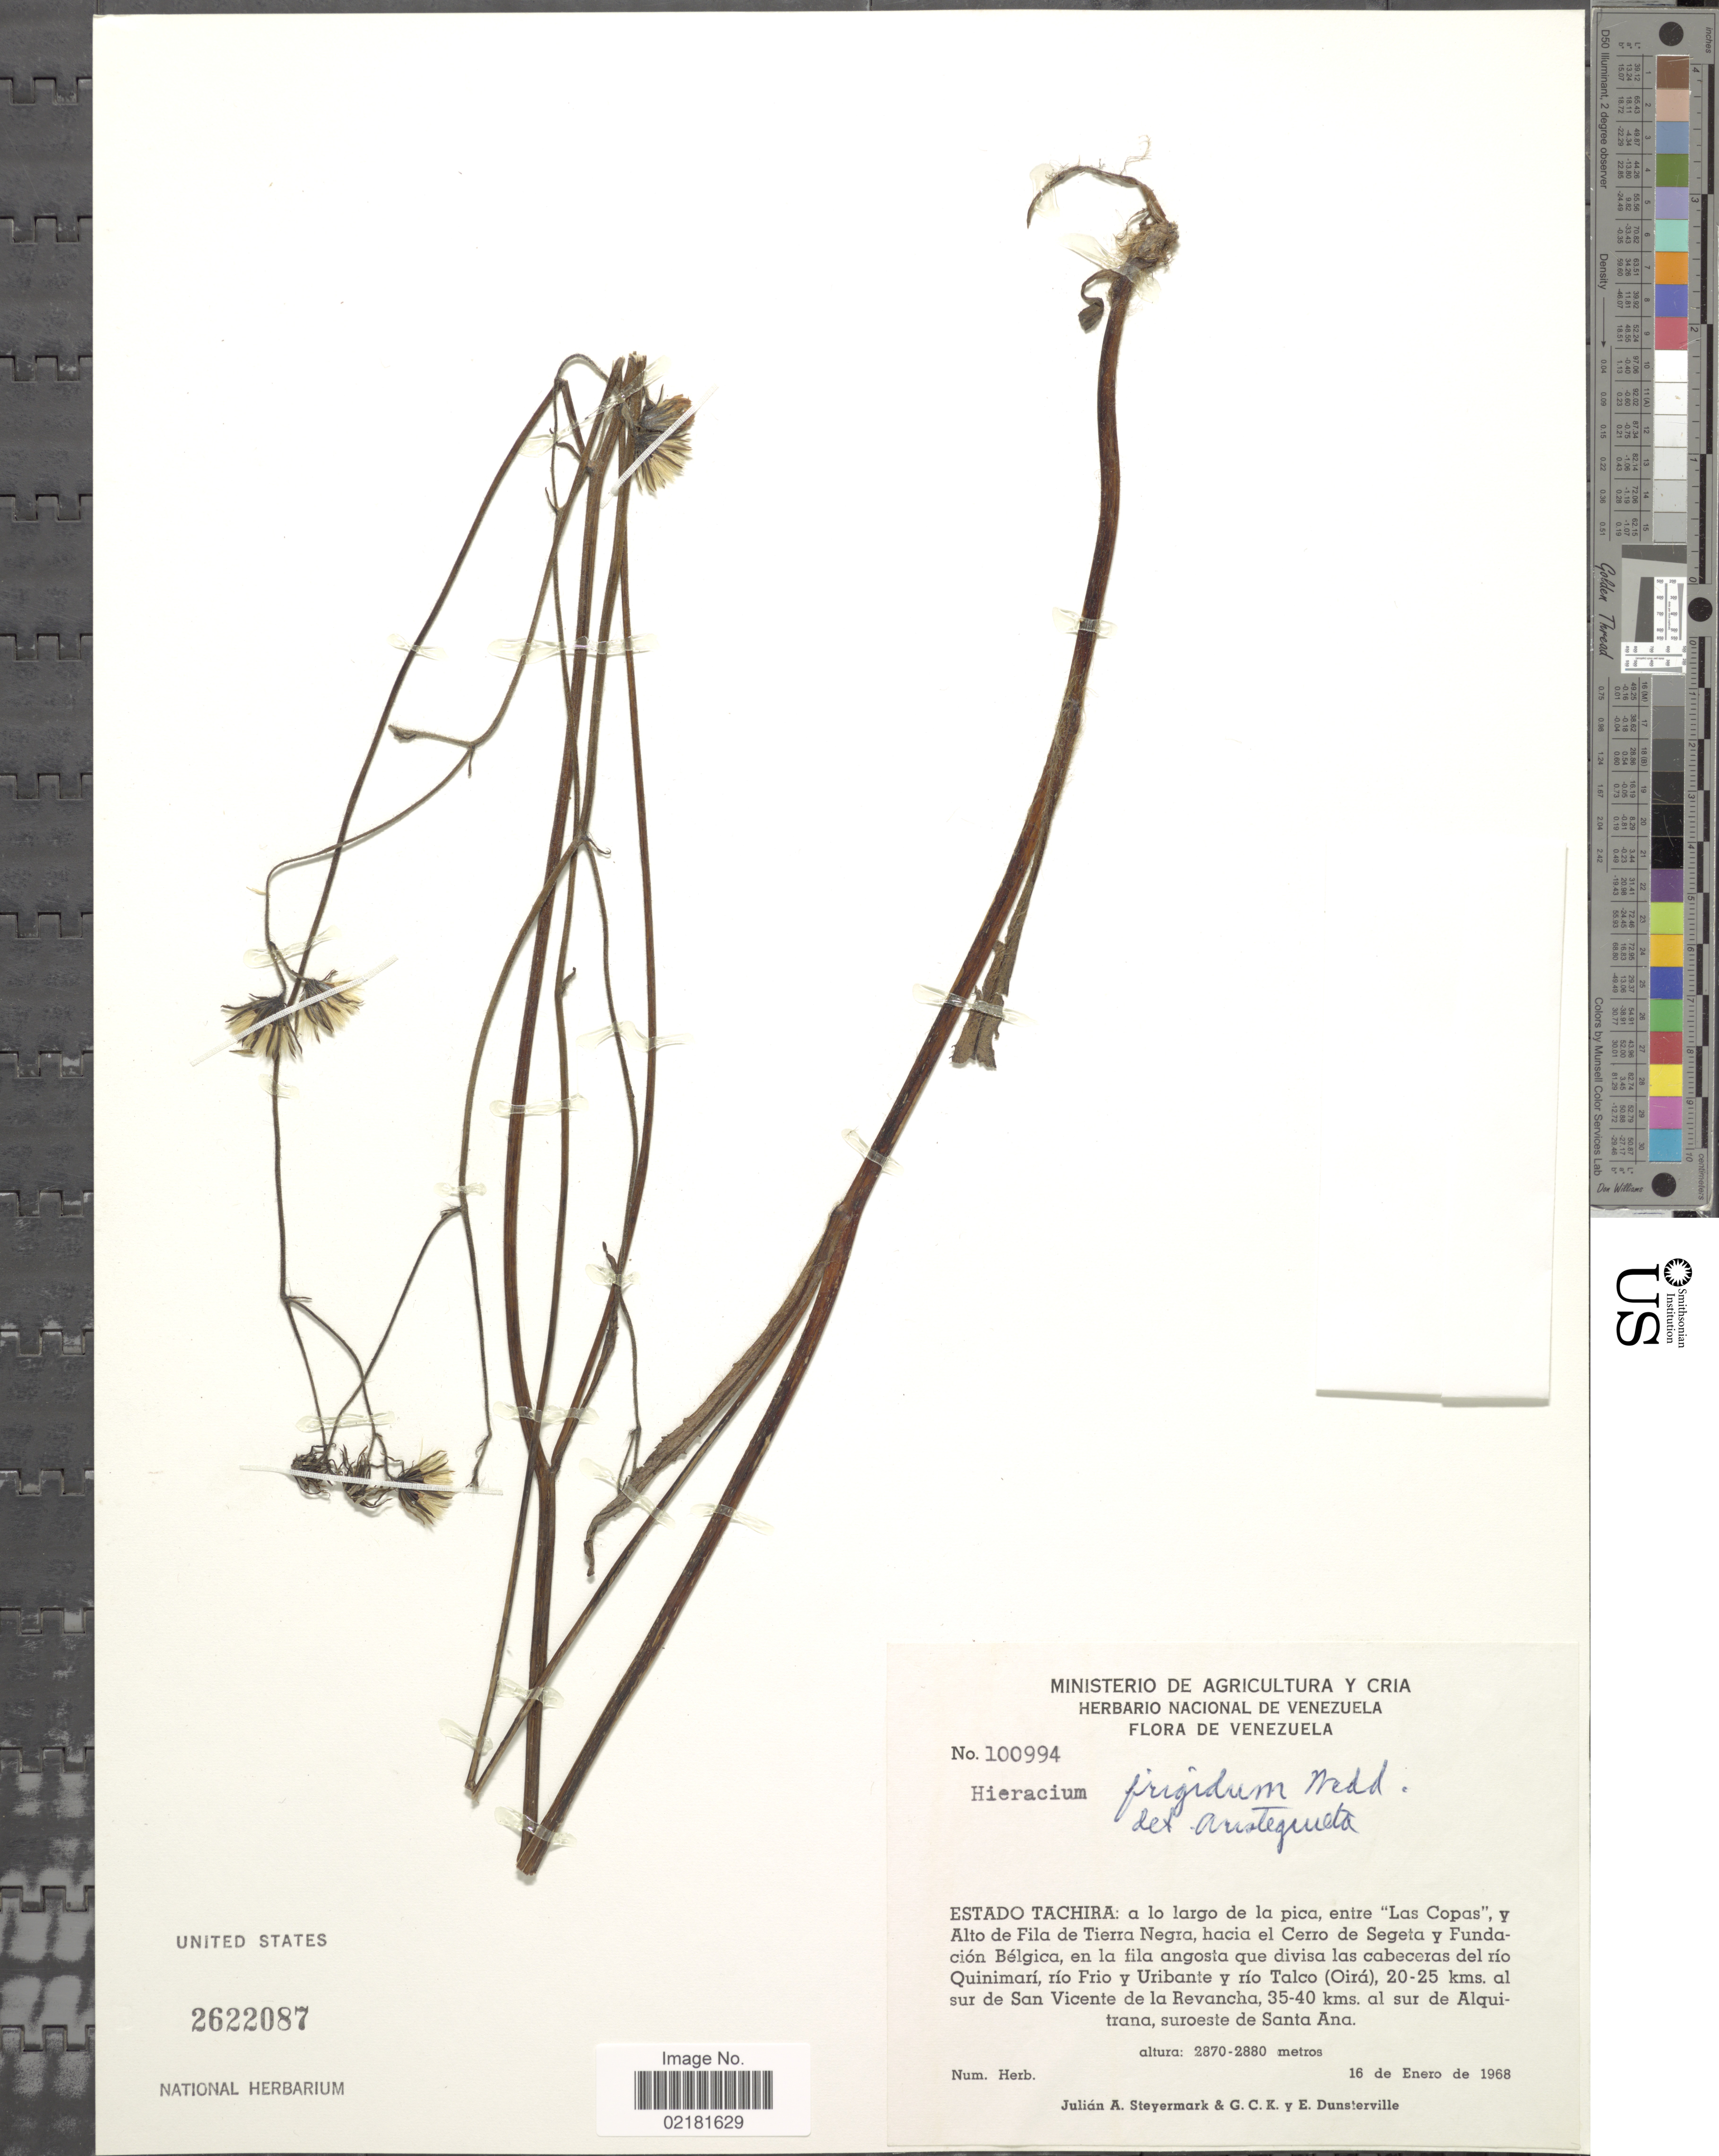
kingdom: Plantae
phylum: Tracheophyta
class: Magnoliopsida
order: Asterales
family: Asteraceae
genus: Hieracium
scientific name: Hieracium jubatum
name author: Fr.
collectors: J. Steyermark, G. C. K. Dunsterville & E. Dunsterville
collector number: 100994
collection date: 1968-01-16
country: Venezuela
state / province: Tachira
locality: A lo largo de la pica, entre "Las Copas", y Alto de Fila de Tierra Negra, hacia el Cerro de Segeta y Fundacion Belgica, en la fila angosta que divisa las cabeceras del rio Quinimari, rio Frio y Uribante y rio Talco (Oira), 20-25 kms. al sur de San Vicente de la Revancha, 35-40 kms. al sur de Alquitrana, suroeste de Santa Ana.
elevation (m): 2870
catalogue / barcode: US 2622087